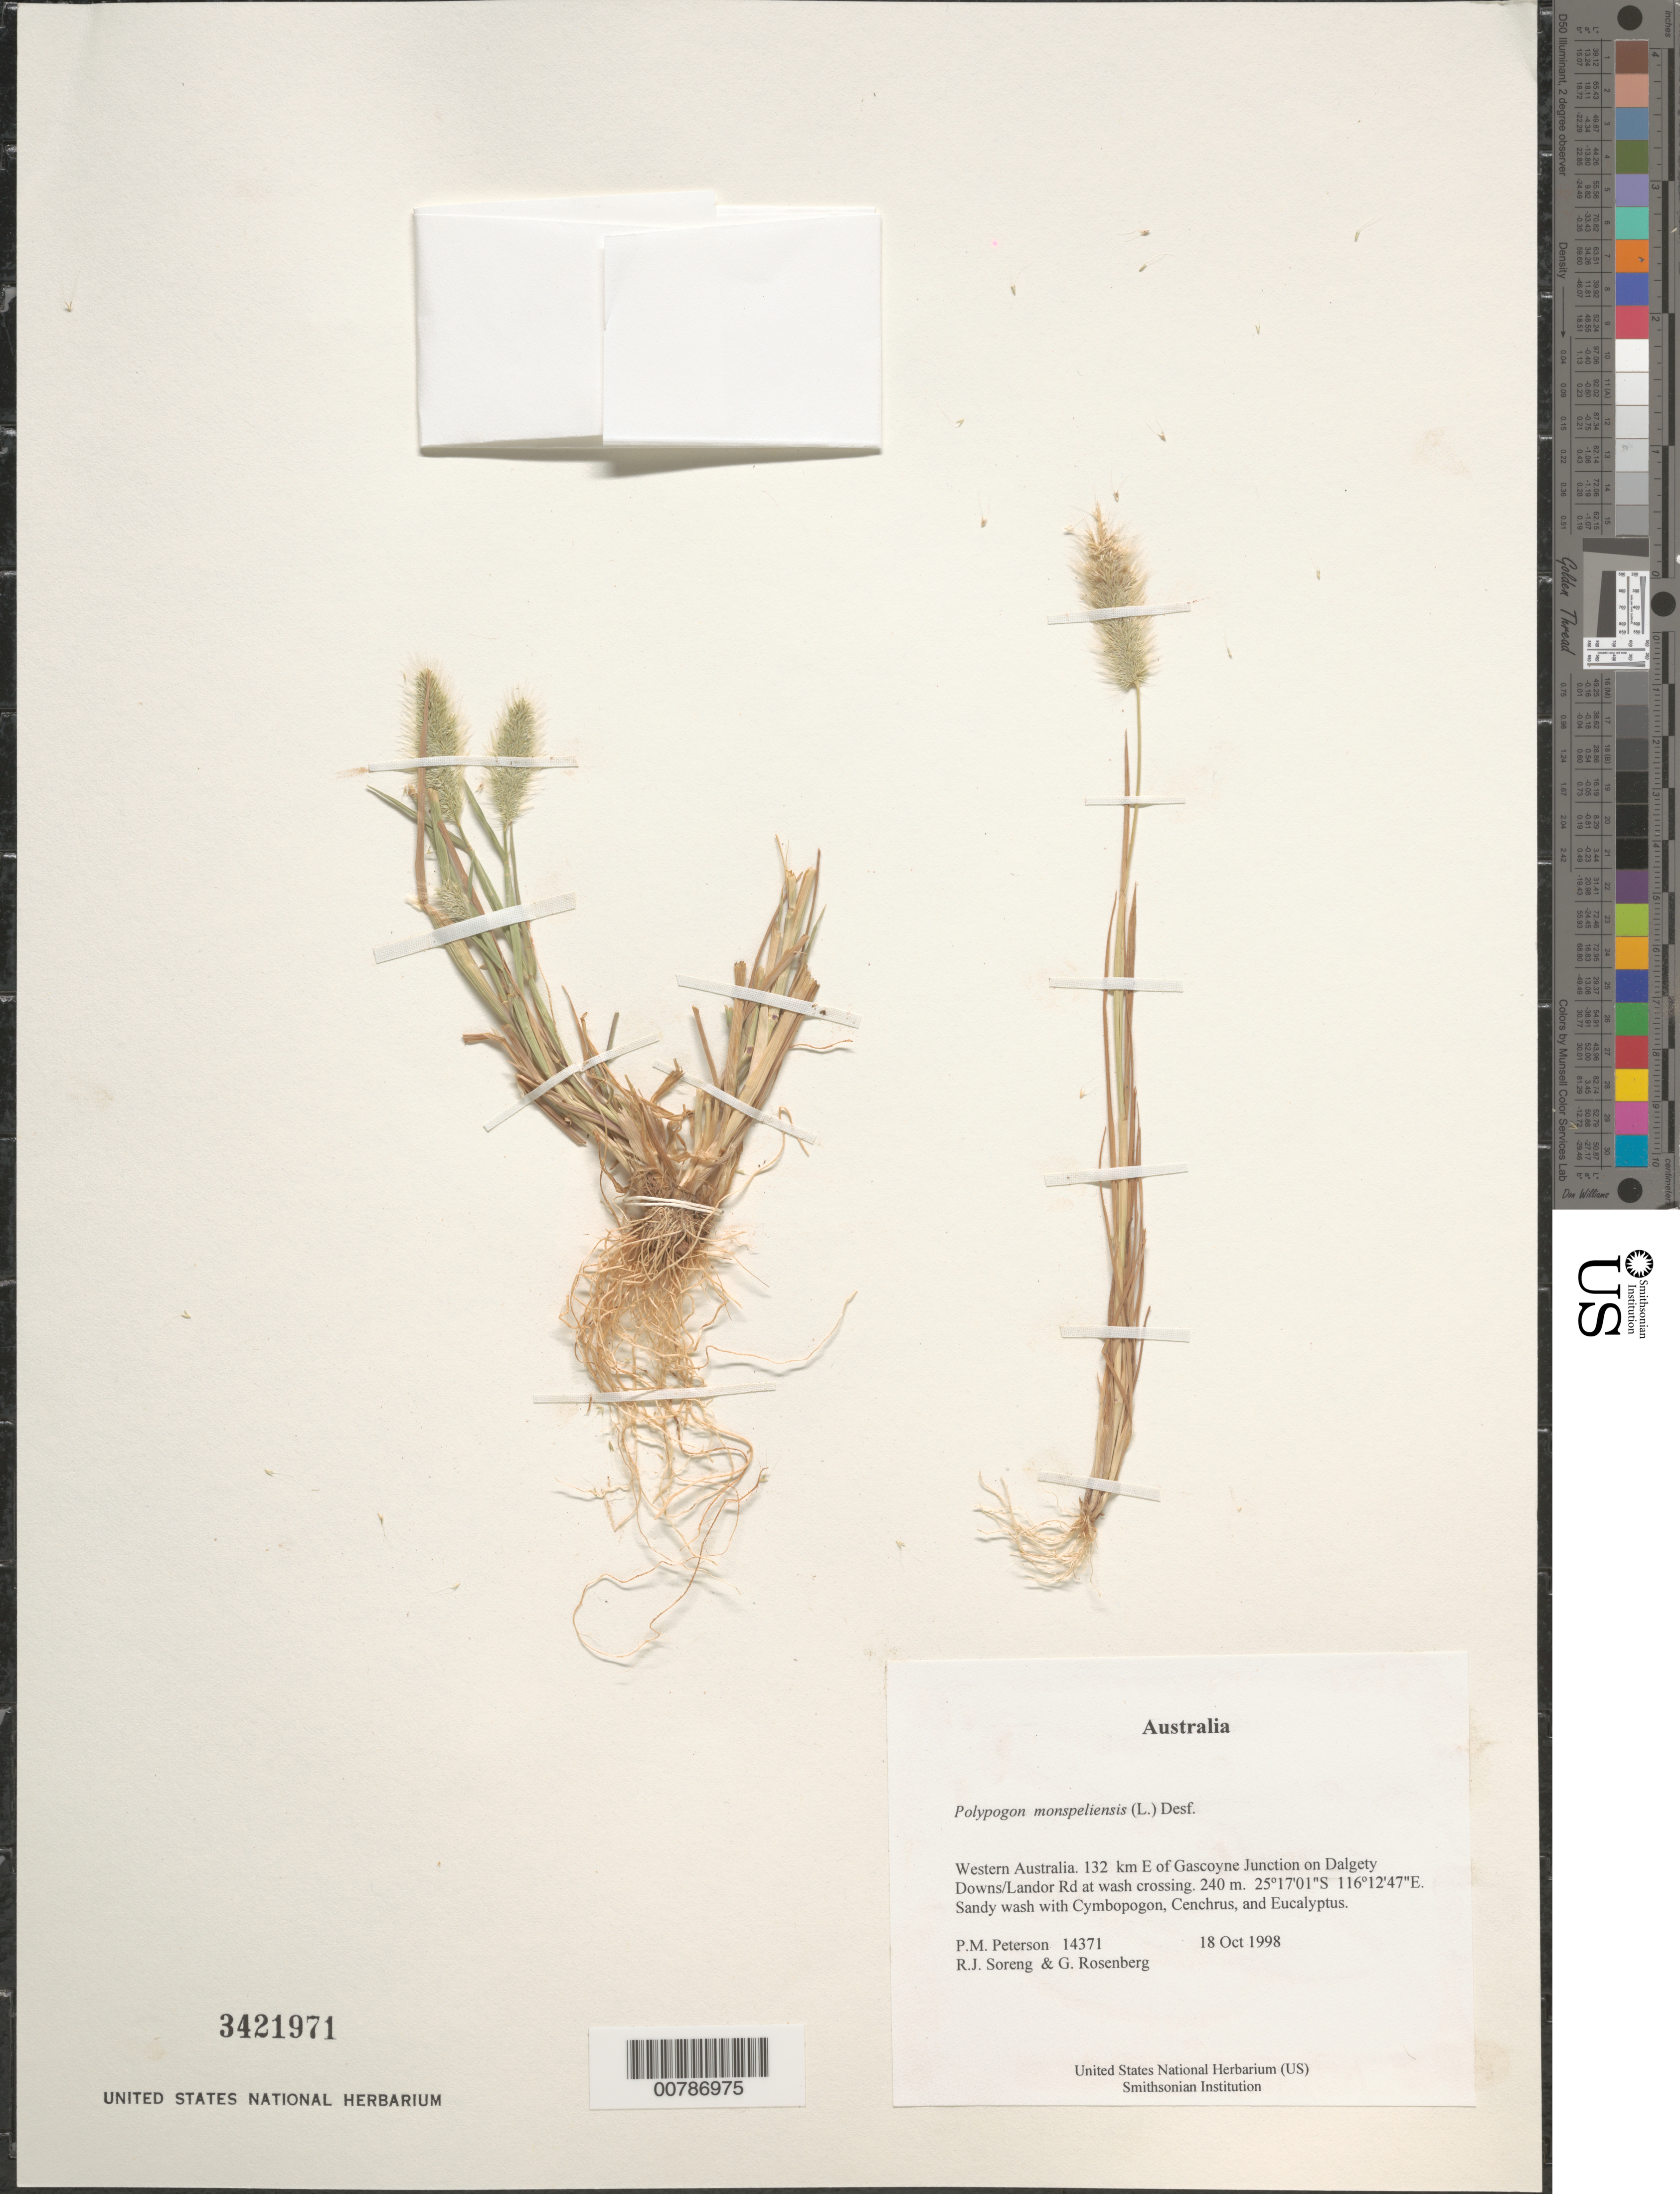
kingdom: Plantae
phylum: Tracheophyta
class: Liliopsida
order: Poales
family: Poaceae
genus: Polypogon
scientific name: Polypogon monspeliensis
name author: (L.) Desf.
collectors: P. M. Peterson, R. J. Soreng & G. Rosenberg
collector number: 14371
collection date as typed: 18 Oct 1998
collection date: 1998-10-18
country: Australia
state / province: Western Australia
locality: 132 km E of Gascoyne Junction on Dalgety Downs/Landor Rd at wash crossing.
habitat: Sandy wash with Cymbopogon, Cenchrus, and Eucalyptus.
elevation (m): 240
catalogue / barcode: US 3421971